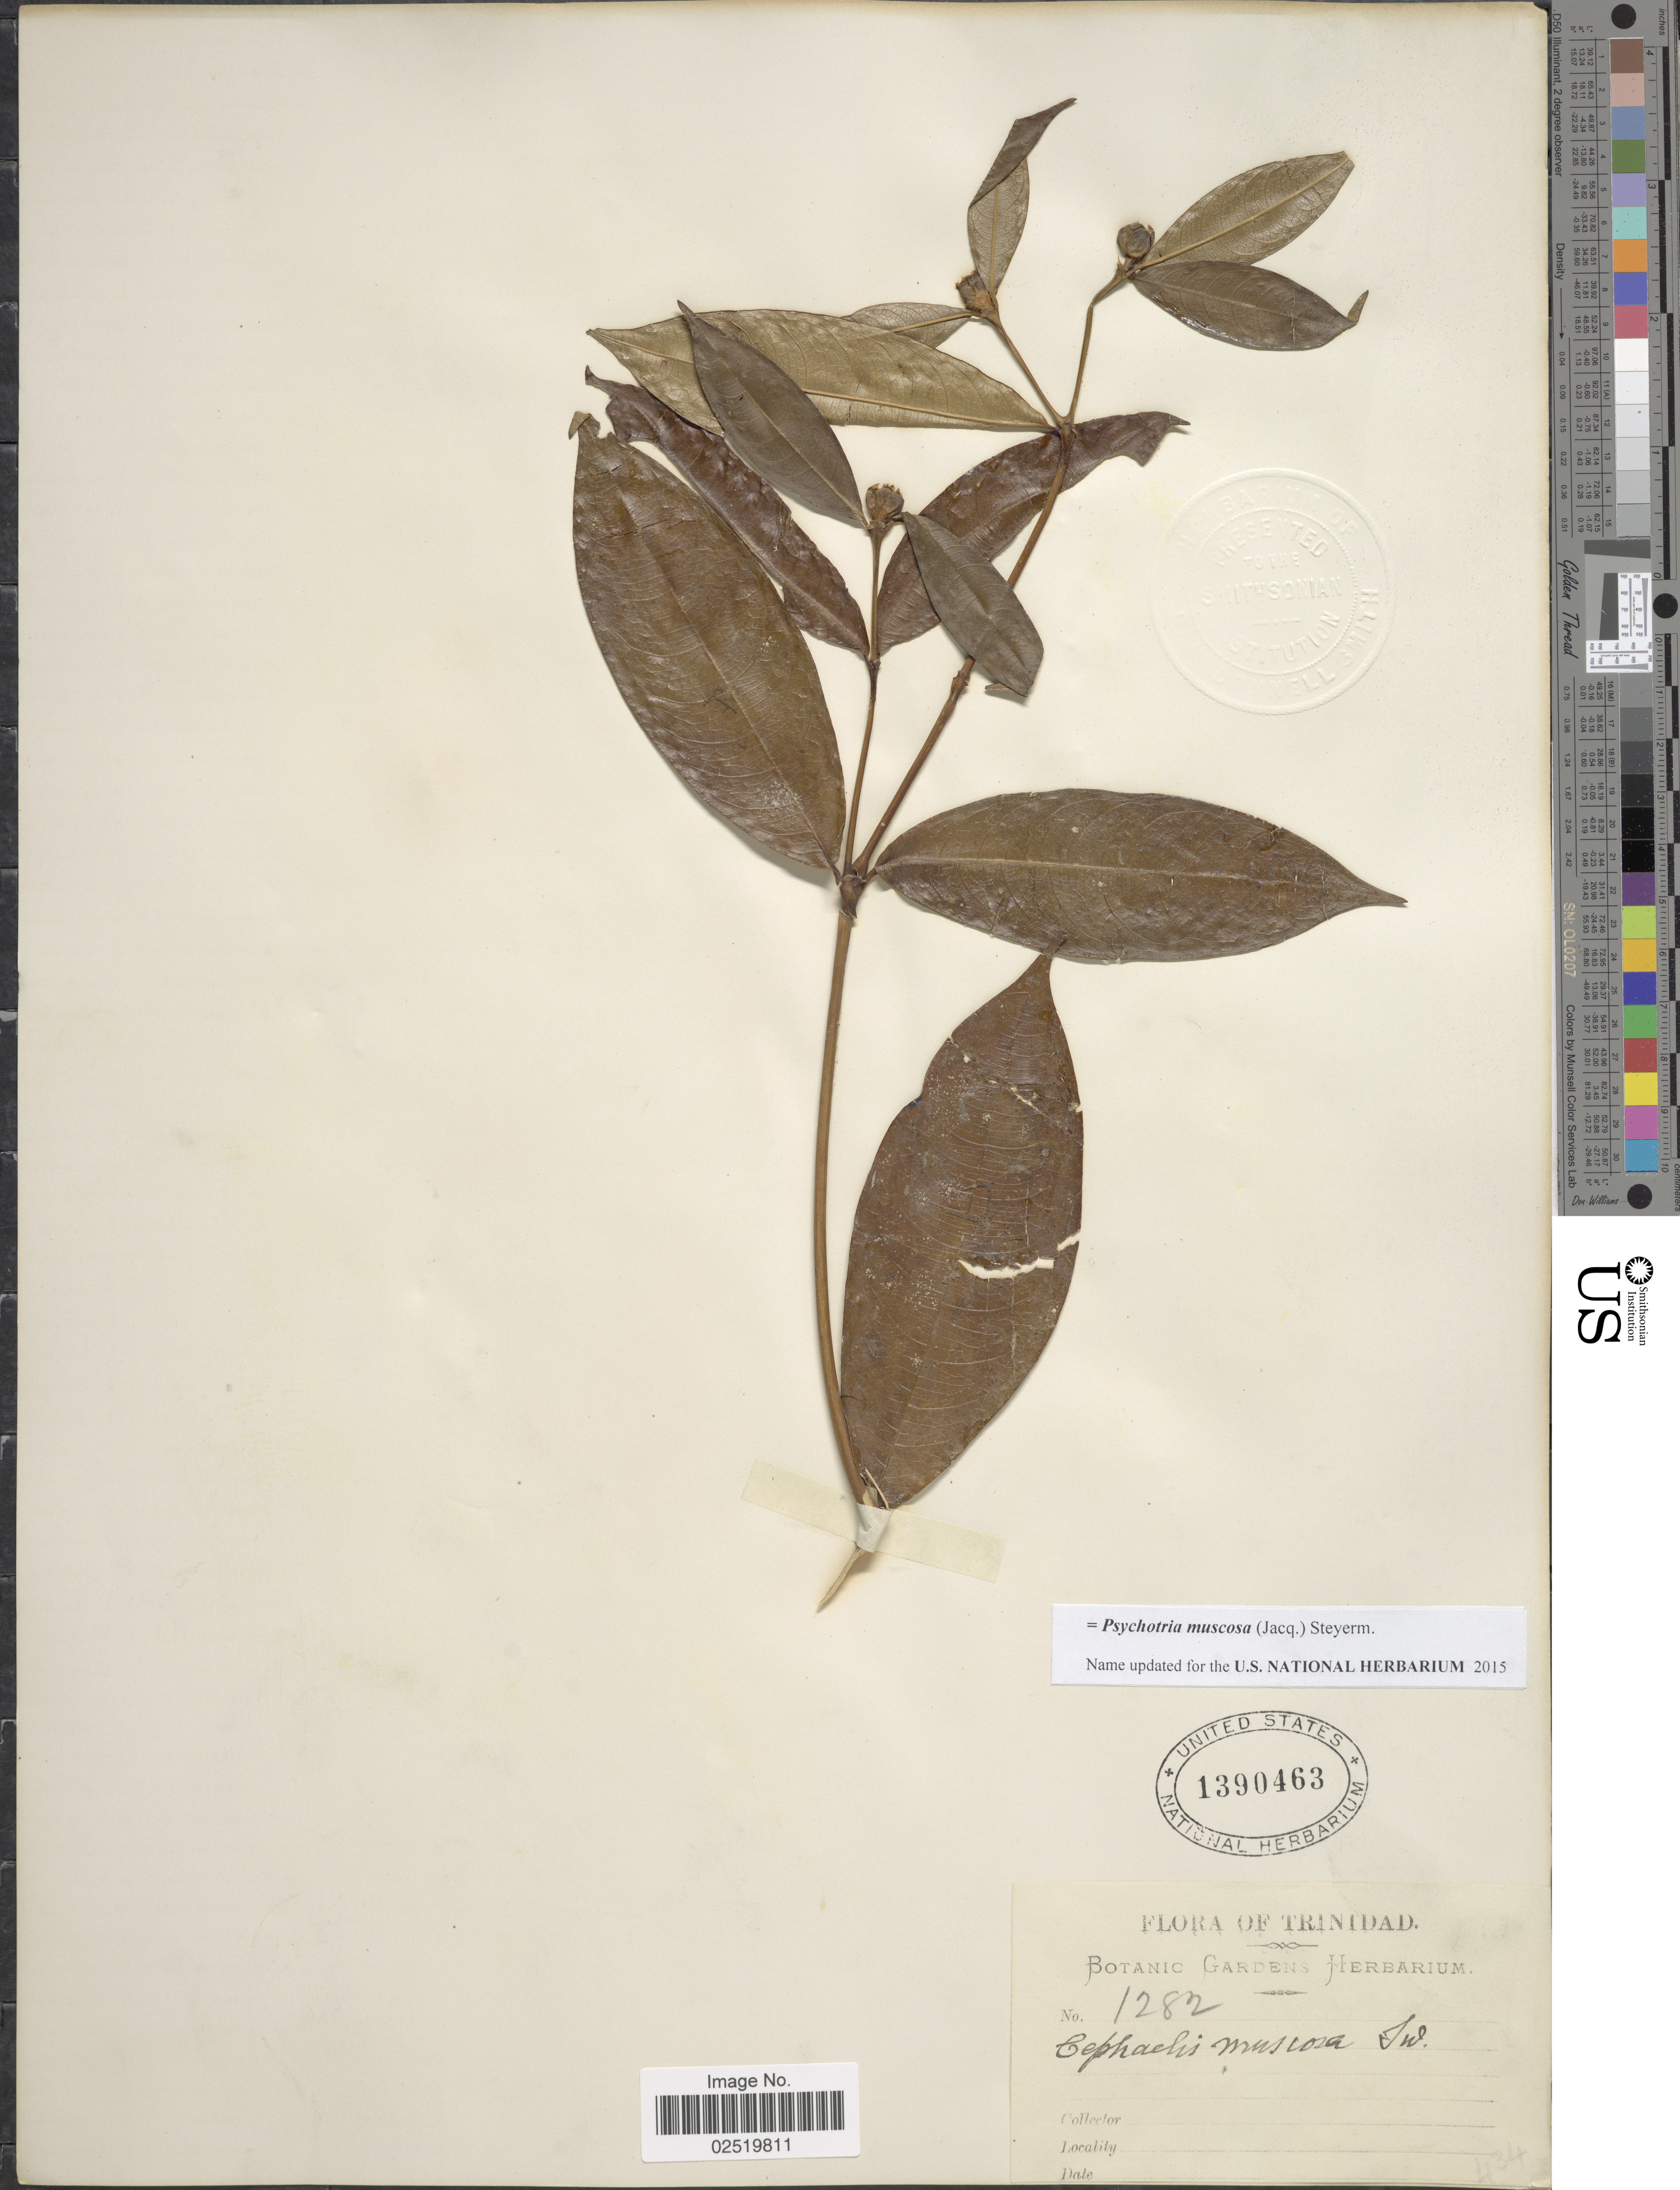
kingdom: Plantae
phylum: Tracheophyta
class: Magnoliopsida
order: Gentianales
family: Rubiaceae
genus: Psychotria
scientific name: Psychotria muscosa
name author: (Jacq.) Steyerm.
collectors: Botanic Gardens Herbarium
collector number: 1282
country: Trinidad and Tobago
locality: Trinidad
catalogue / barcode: US 1390463